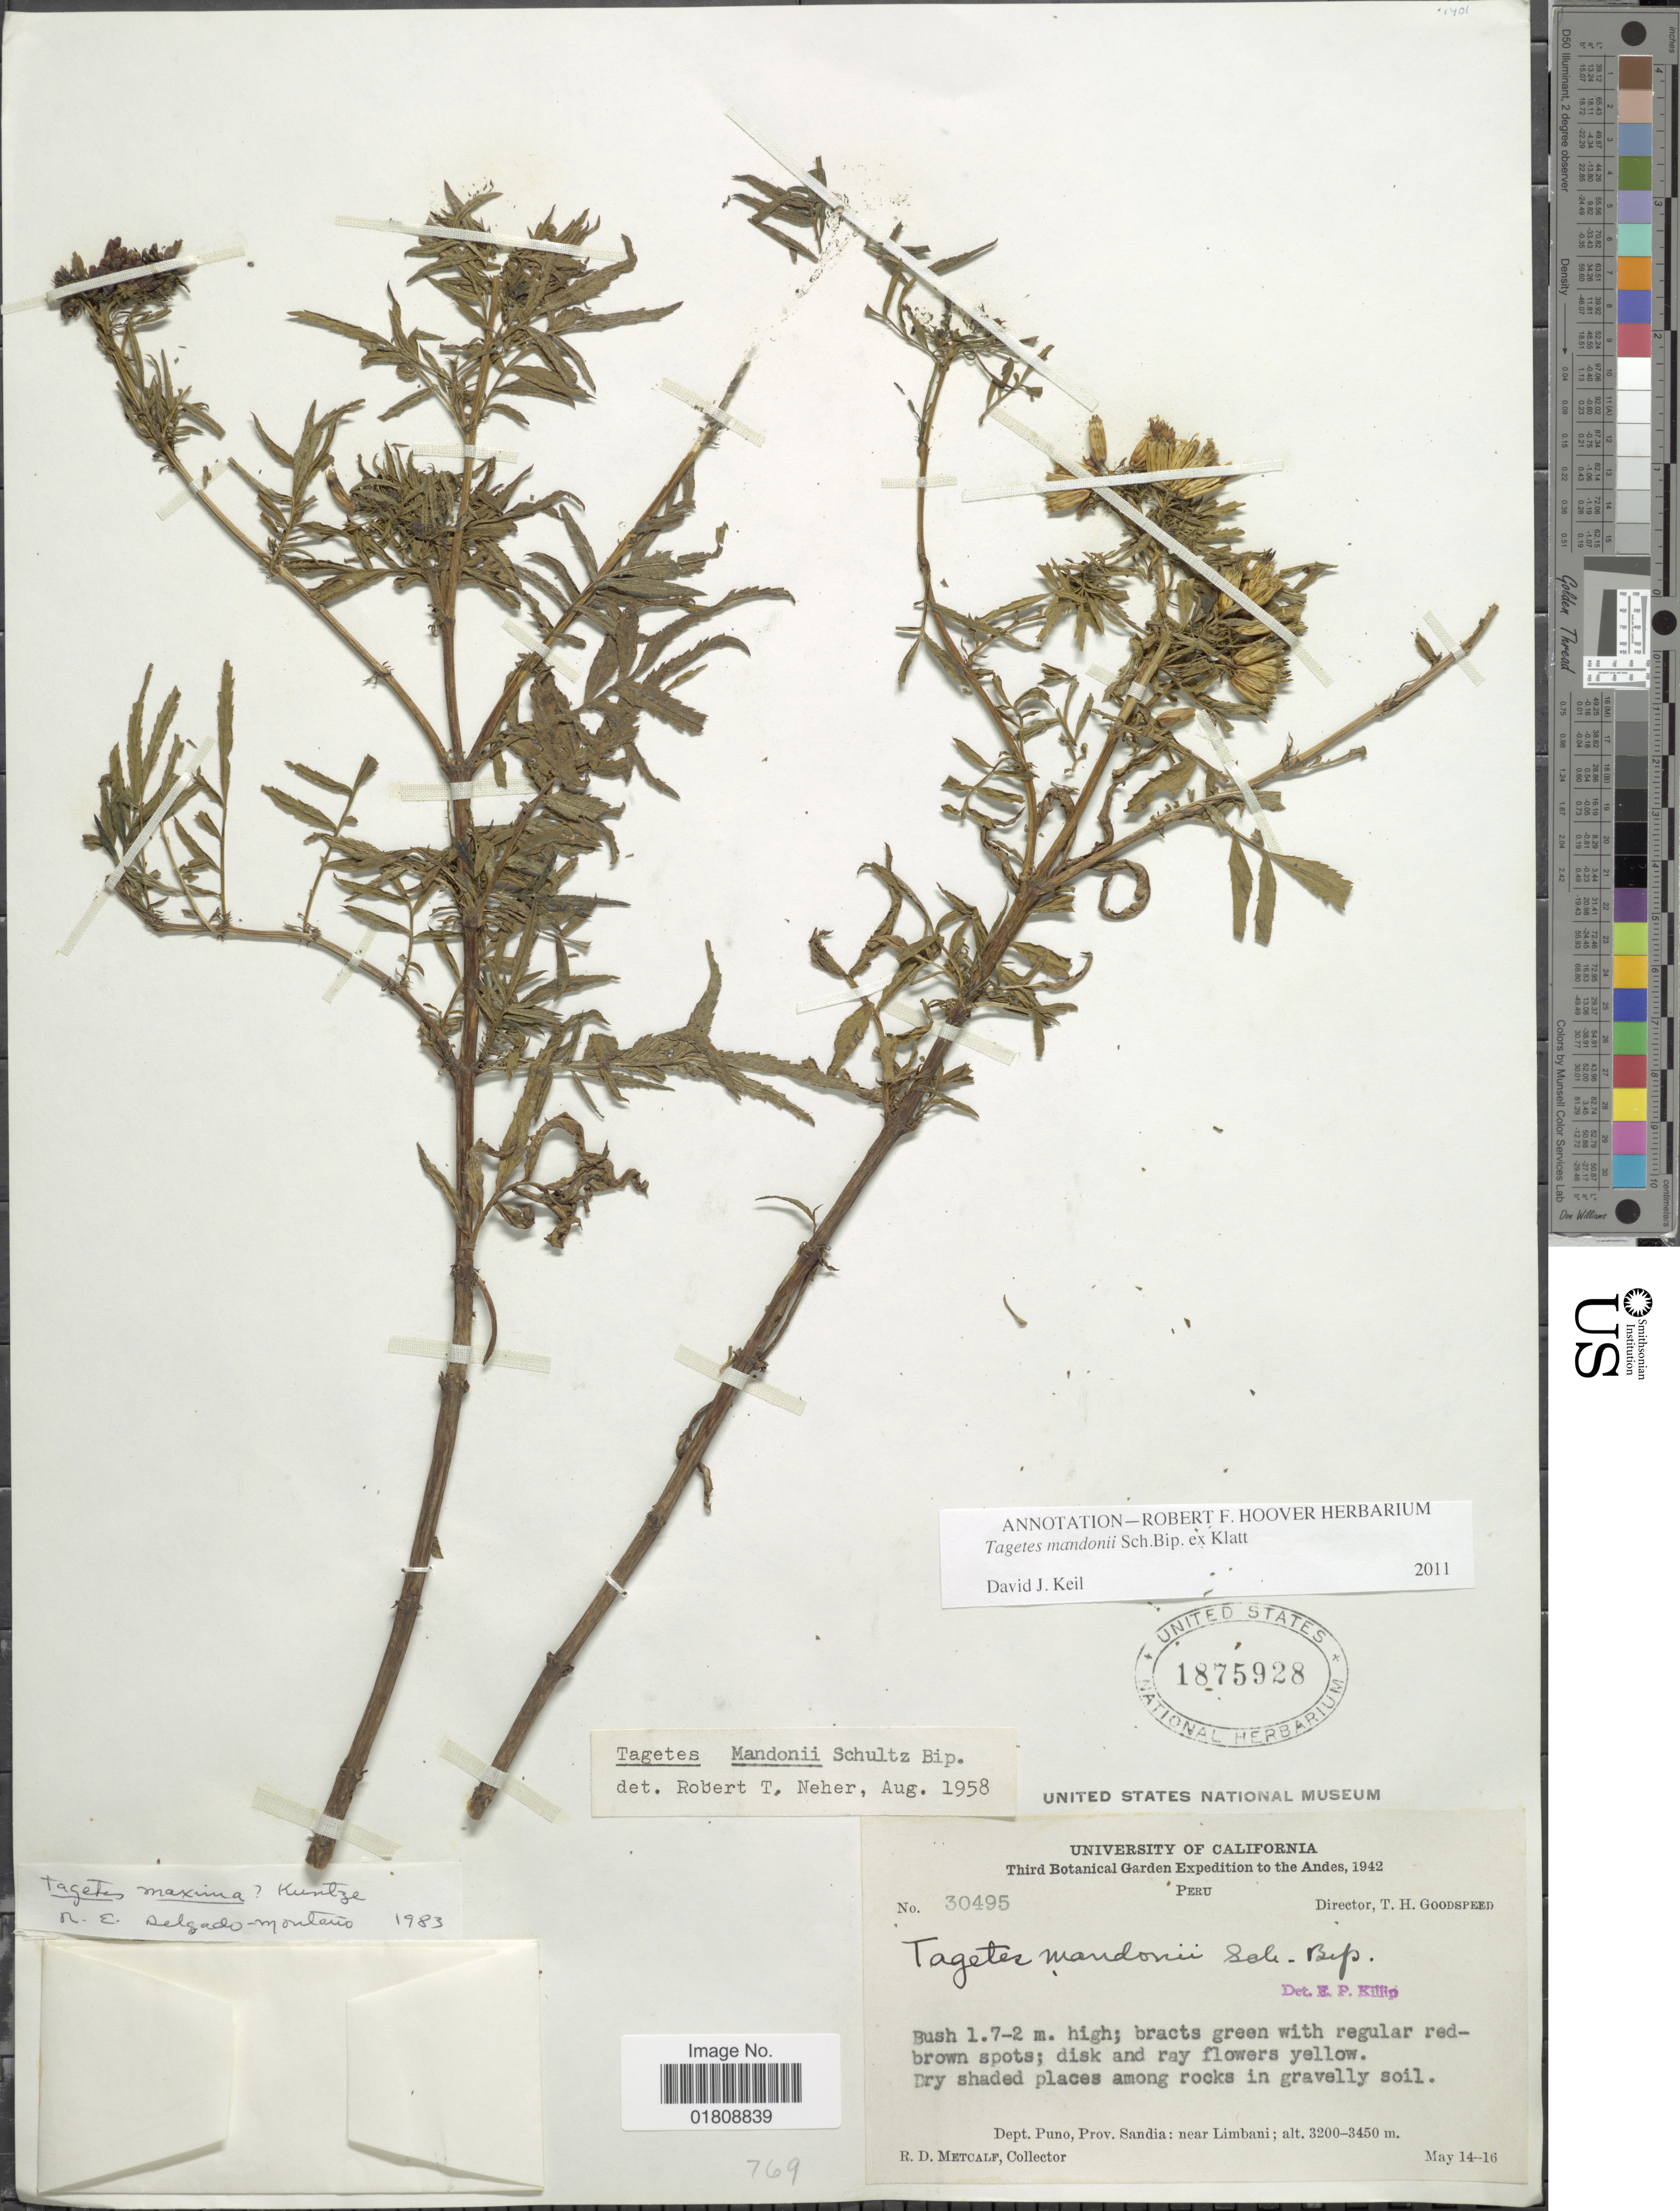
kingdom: Plantae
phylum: Tracheophyta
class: Magnoliopsida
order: Asterales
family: Asteraceae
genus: Tagetes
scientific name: Tagetes mandonii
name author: Sch. Bip. ex Klatt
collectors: R. D. Metcalf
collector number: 30495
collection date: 1942-05-14/1942-05-16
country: Peru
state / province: Puno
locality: Andes, Prov. Sandia, near Limbani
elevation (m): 3200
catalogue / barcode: US 1875928